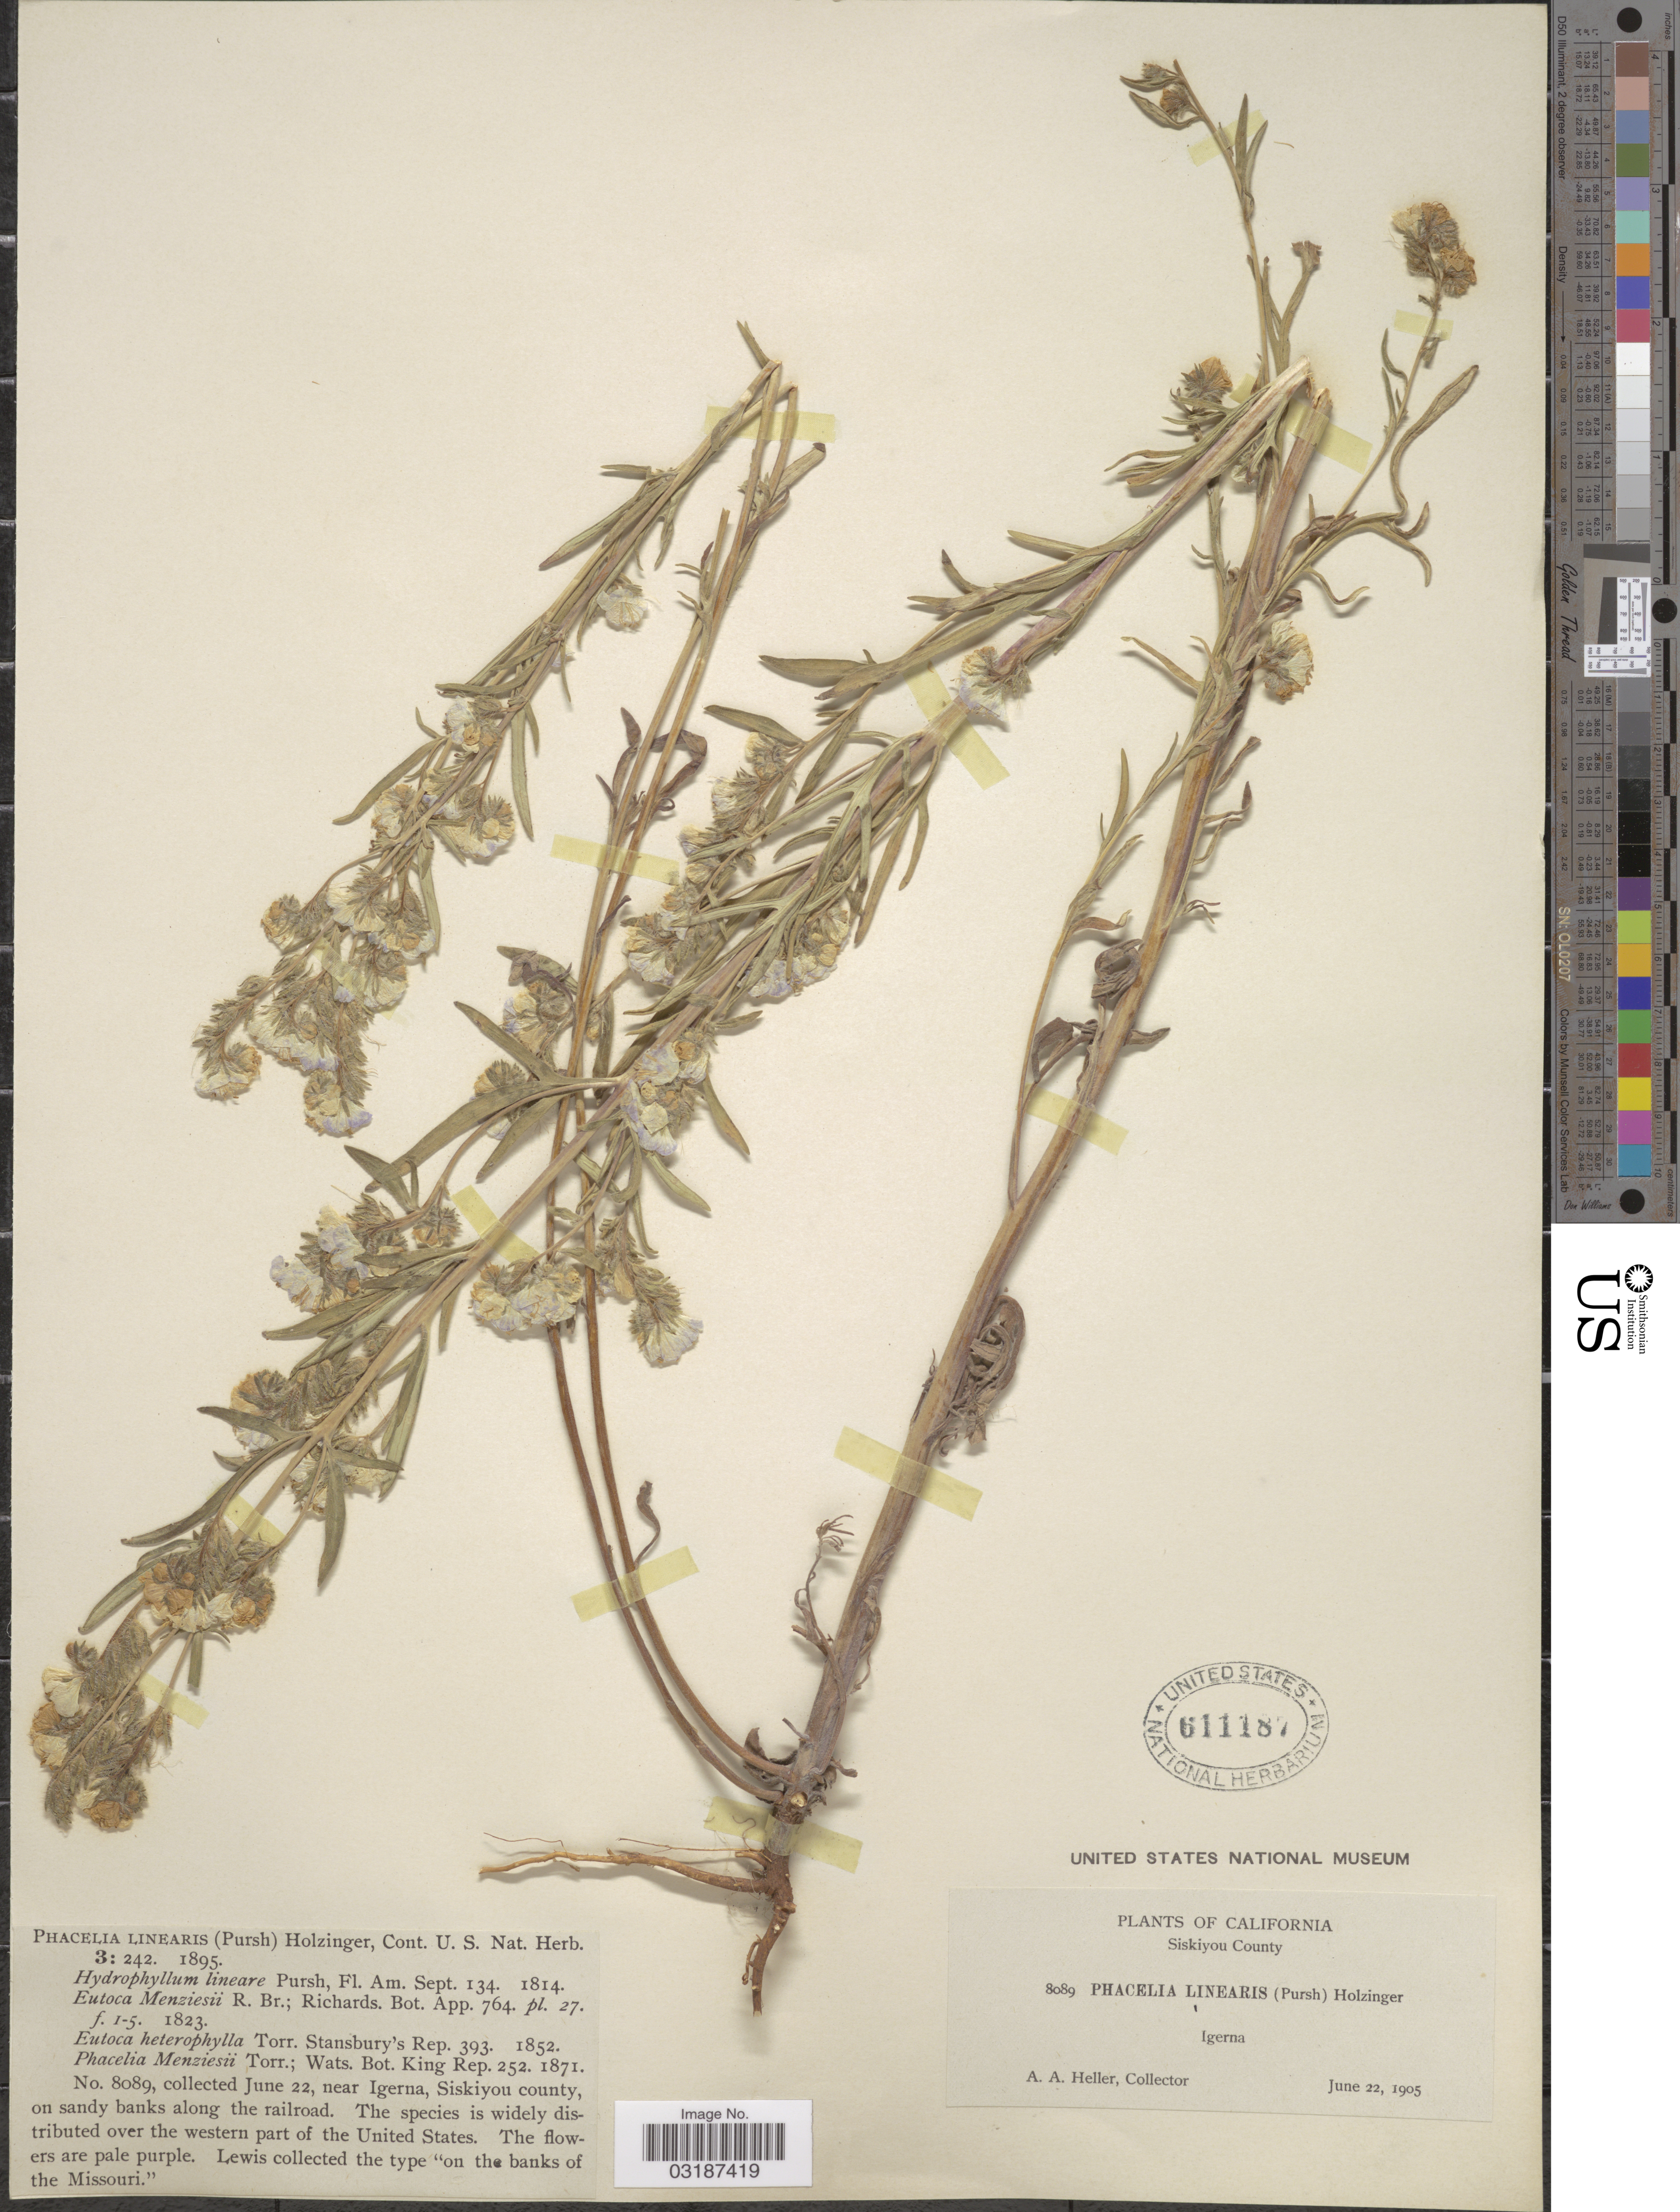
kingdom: Plantae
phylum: Tracheophyta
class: Magnoliopsida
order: Boraginales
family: Hydrophyllaceae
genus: Phacelia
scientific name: Phacelia linearis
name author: (Pursh) Holz.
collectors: A. A. Heller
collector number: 8089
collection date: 1905-06-22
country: United States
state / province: California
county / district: Siskiyou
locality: Siskiyou County. Igerna, on sandy banks along the railroad.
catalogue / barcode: US 611187